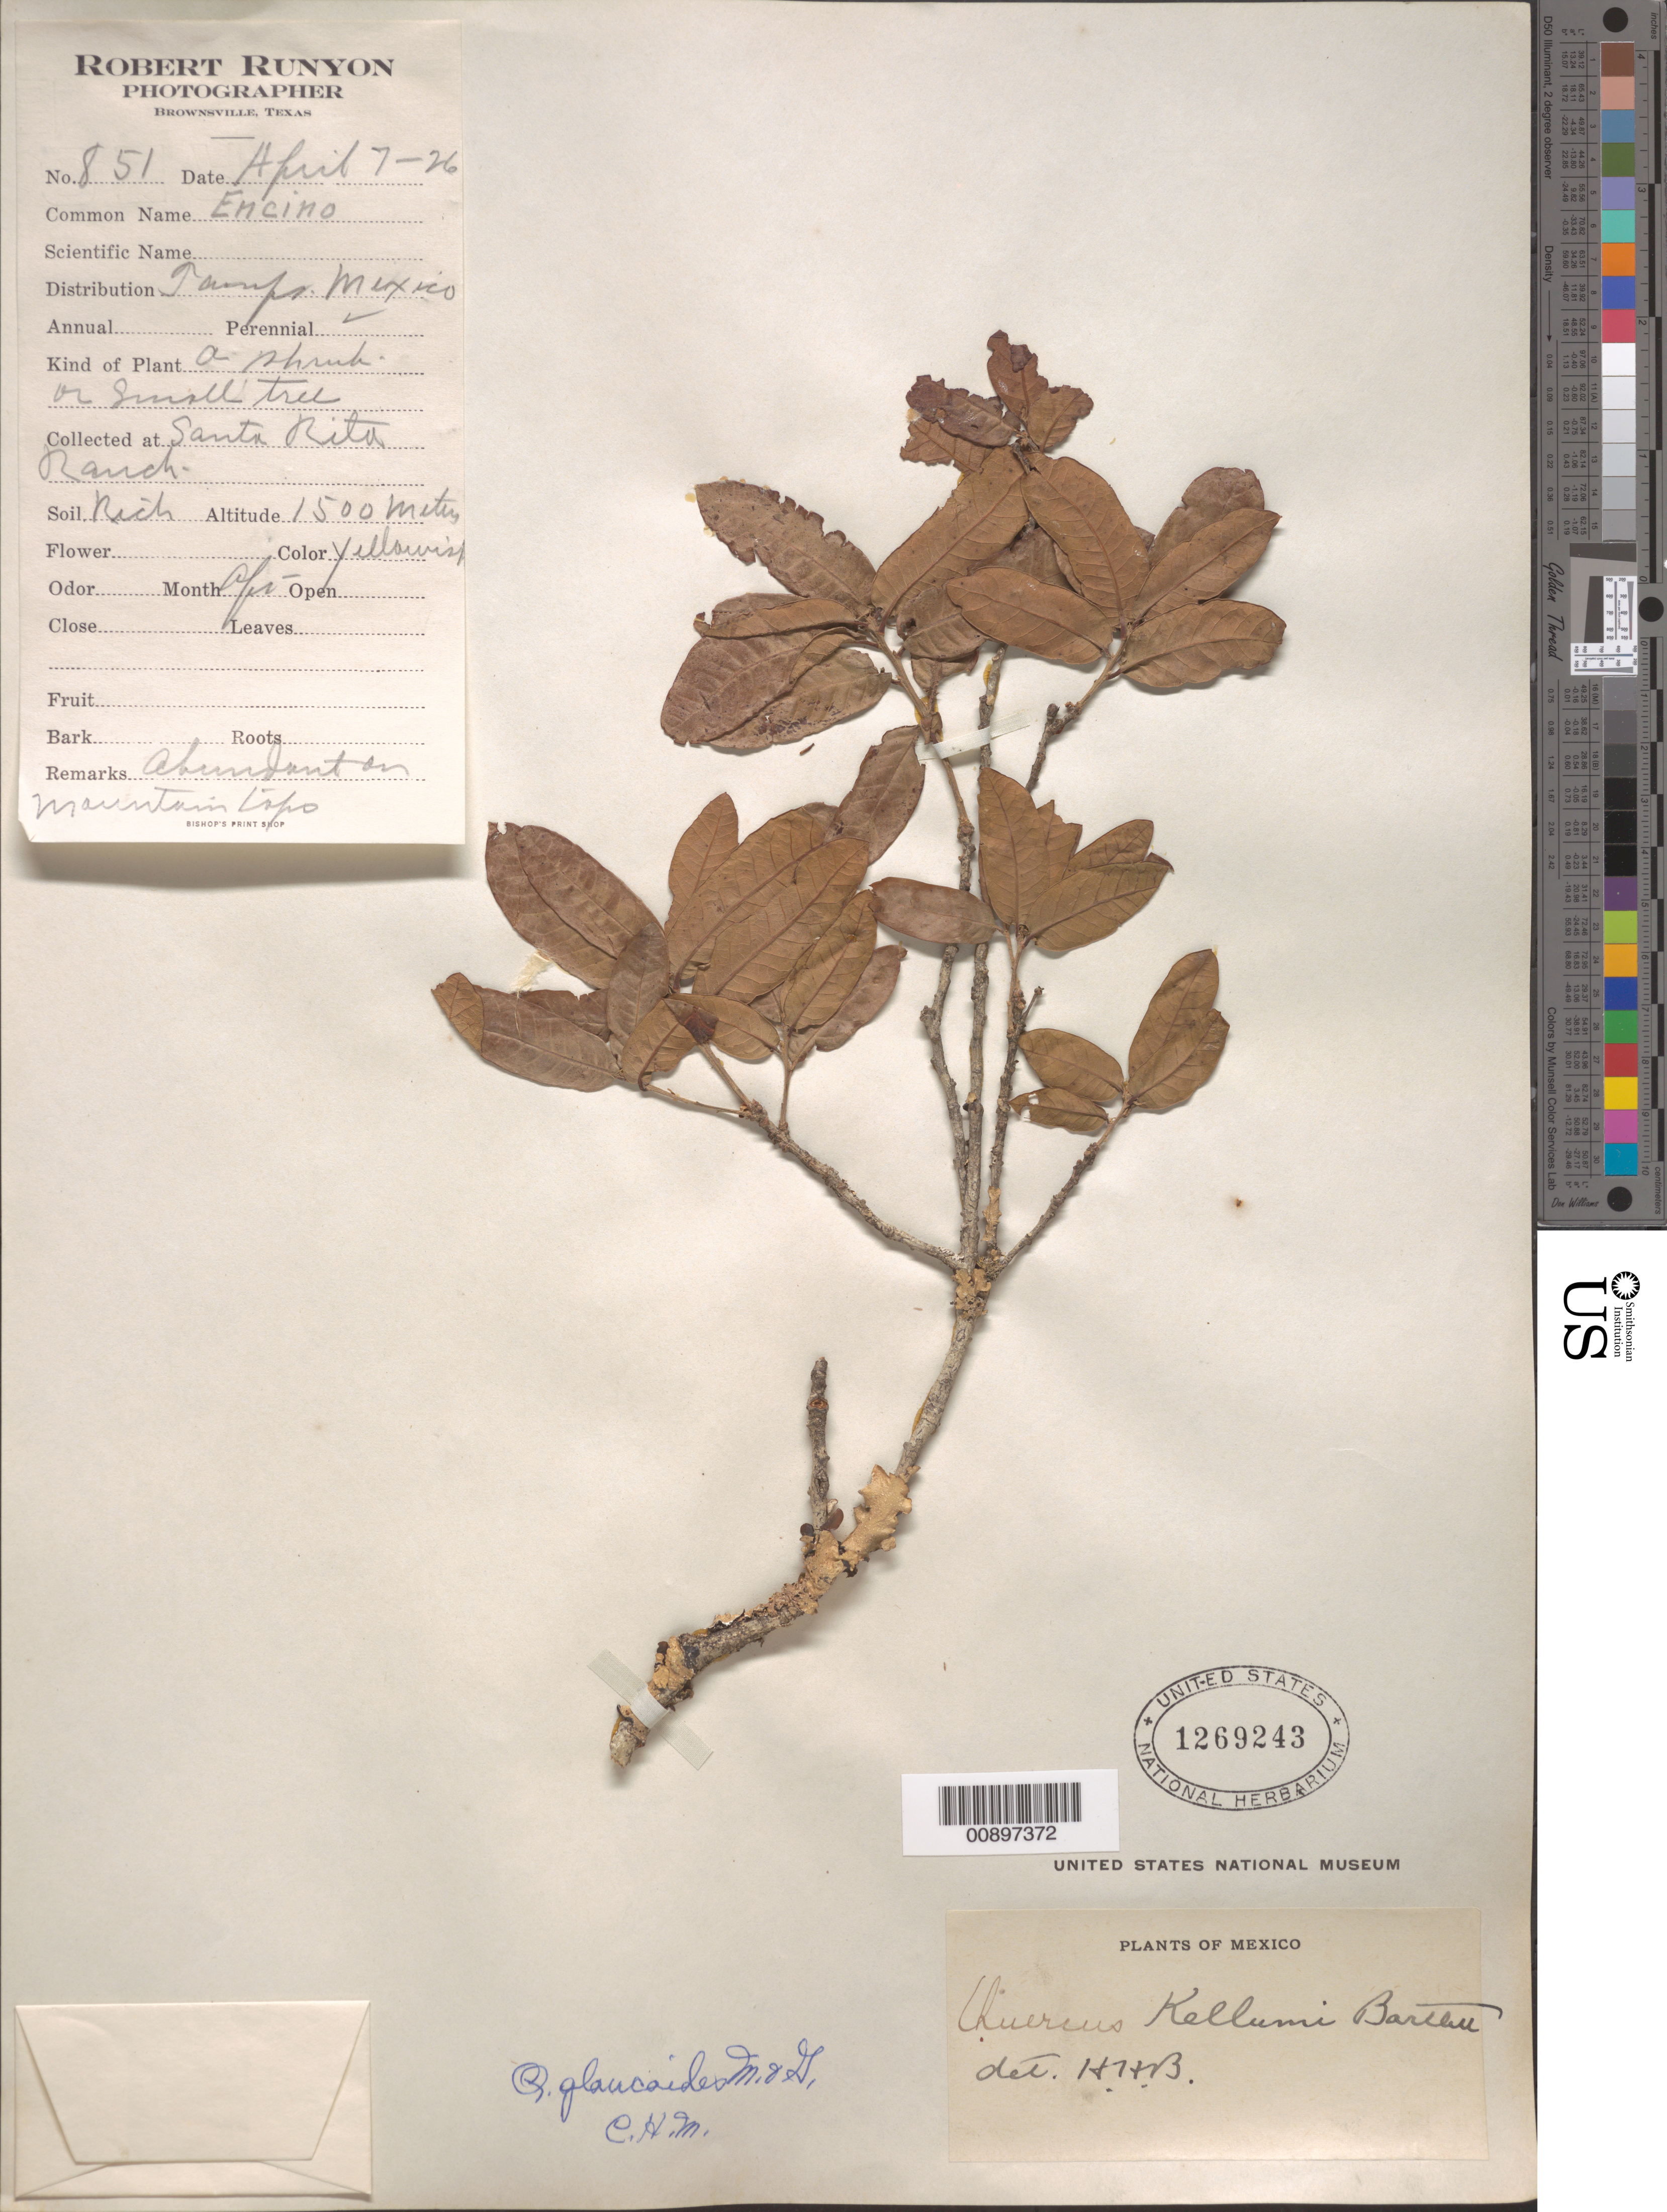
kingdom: Plantae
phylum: Tracheophyta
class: Magnoliopsida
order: Fagales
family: Fagaceae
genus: Quercus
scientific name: Quercus glaucoides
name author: M. Martens & Galeotti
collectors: R. Runyon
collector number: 851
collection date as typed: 07 Apr 1926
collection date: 1926-04-07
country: Mexico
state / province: Tamaulipas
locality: Santa Rita Ranch, Tamaulipas.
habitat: Soil rich, color yellowish. Abundant on mountain tops.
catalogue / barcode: US 1269243